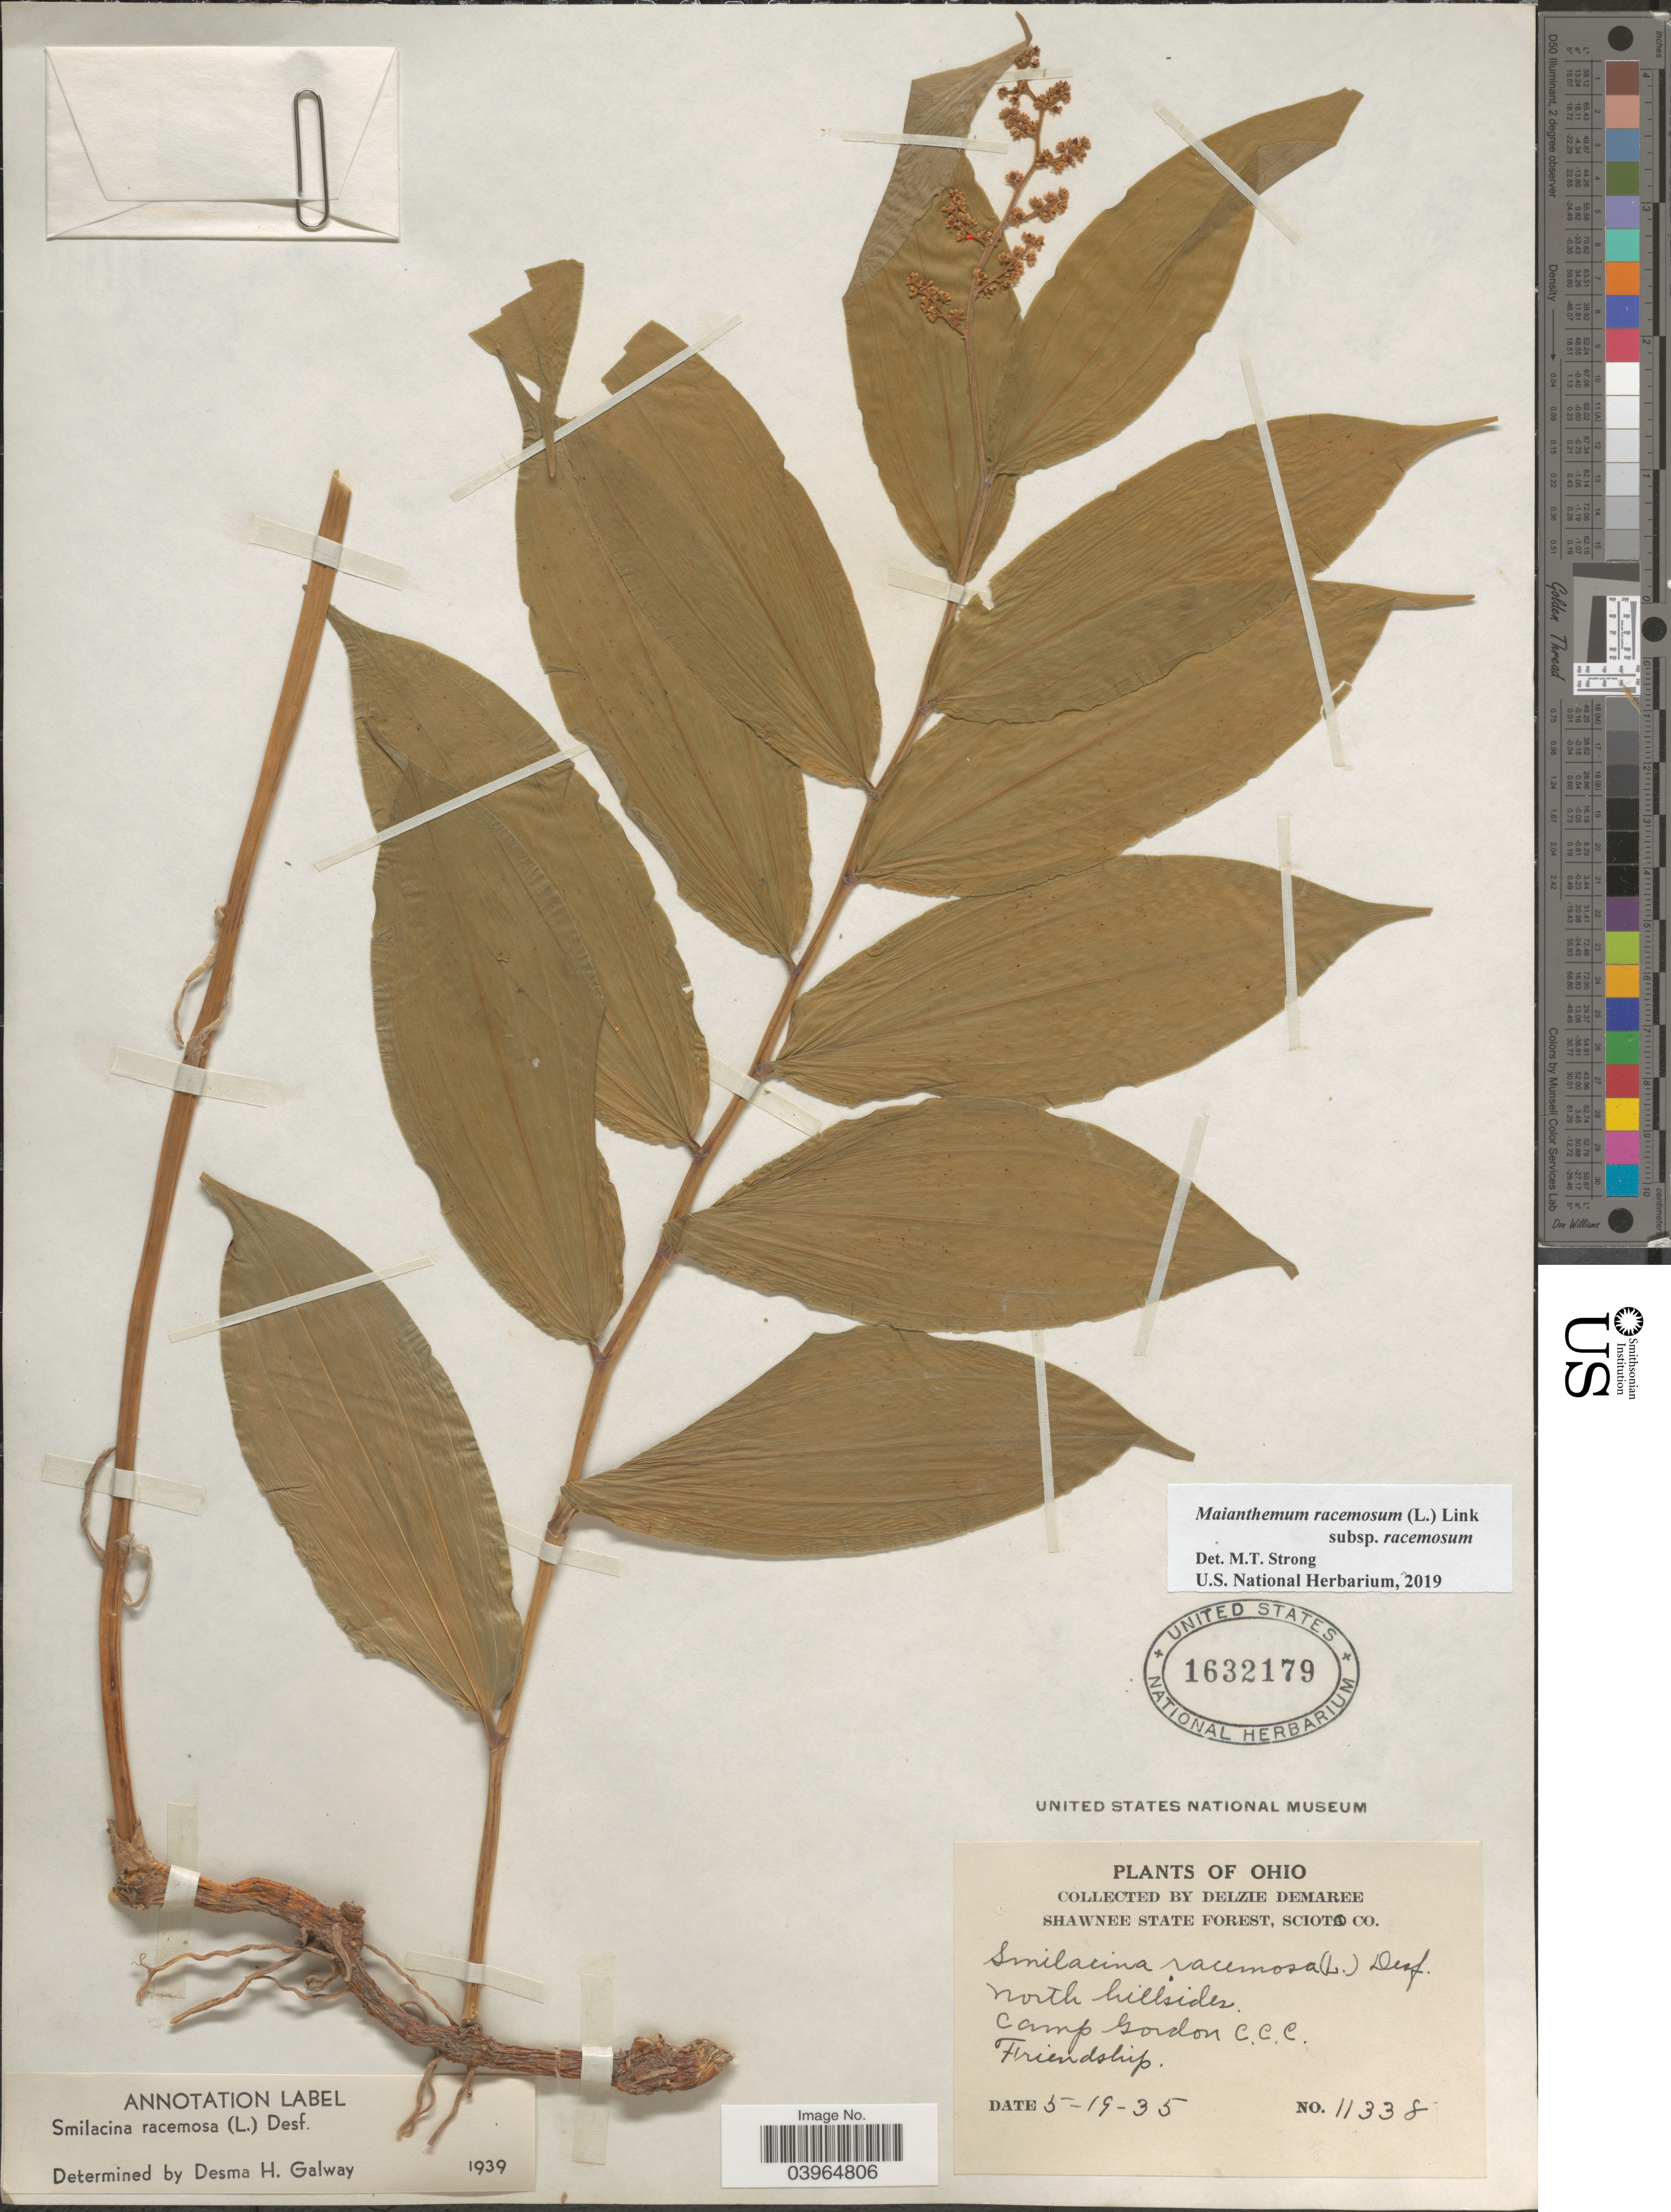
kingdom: Plantae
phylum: Tracheophyta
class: Liliopsida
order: Asparagales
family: Asparagaceae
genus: Maianthemum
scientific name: Maianthemum racemosum subsp. racemosum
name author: (L.) Link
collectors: D. Demaree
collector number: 11338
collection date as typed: Transcribed d/m/y: 19/5/35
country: United States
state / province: Ohio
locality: Shawnee State Forest, Scioto Co. North hillsides. Camp Gordon C.C.C. Friendship.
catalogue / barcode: US 1632179